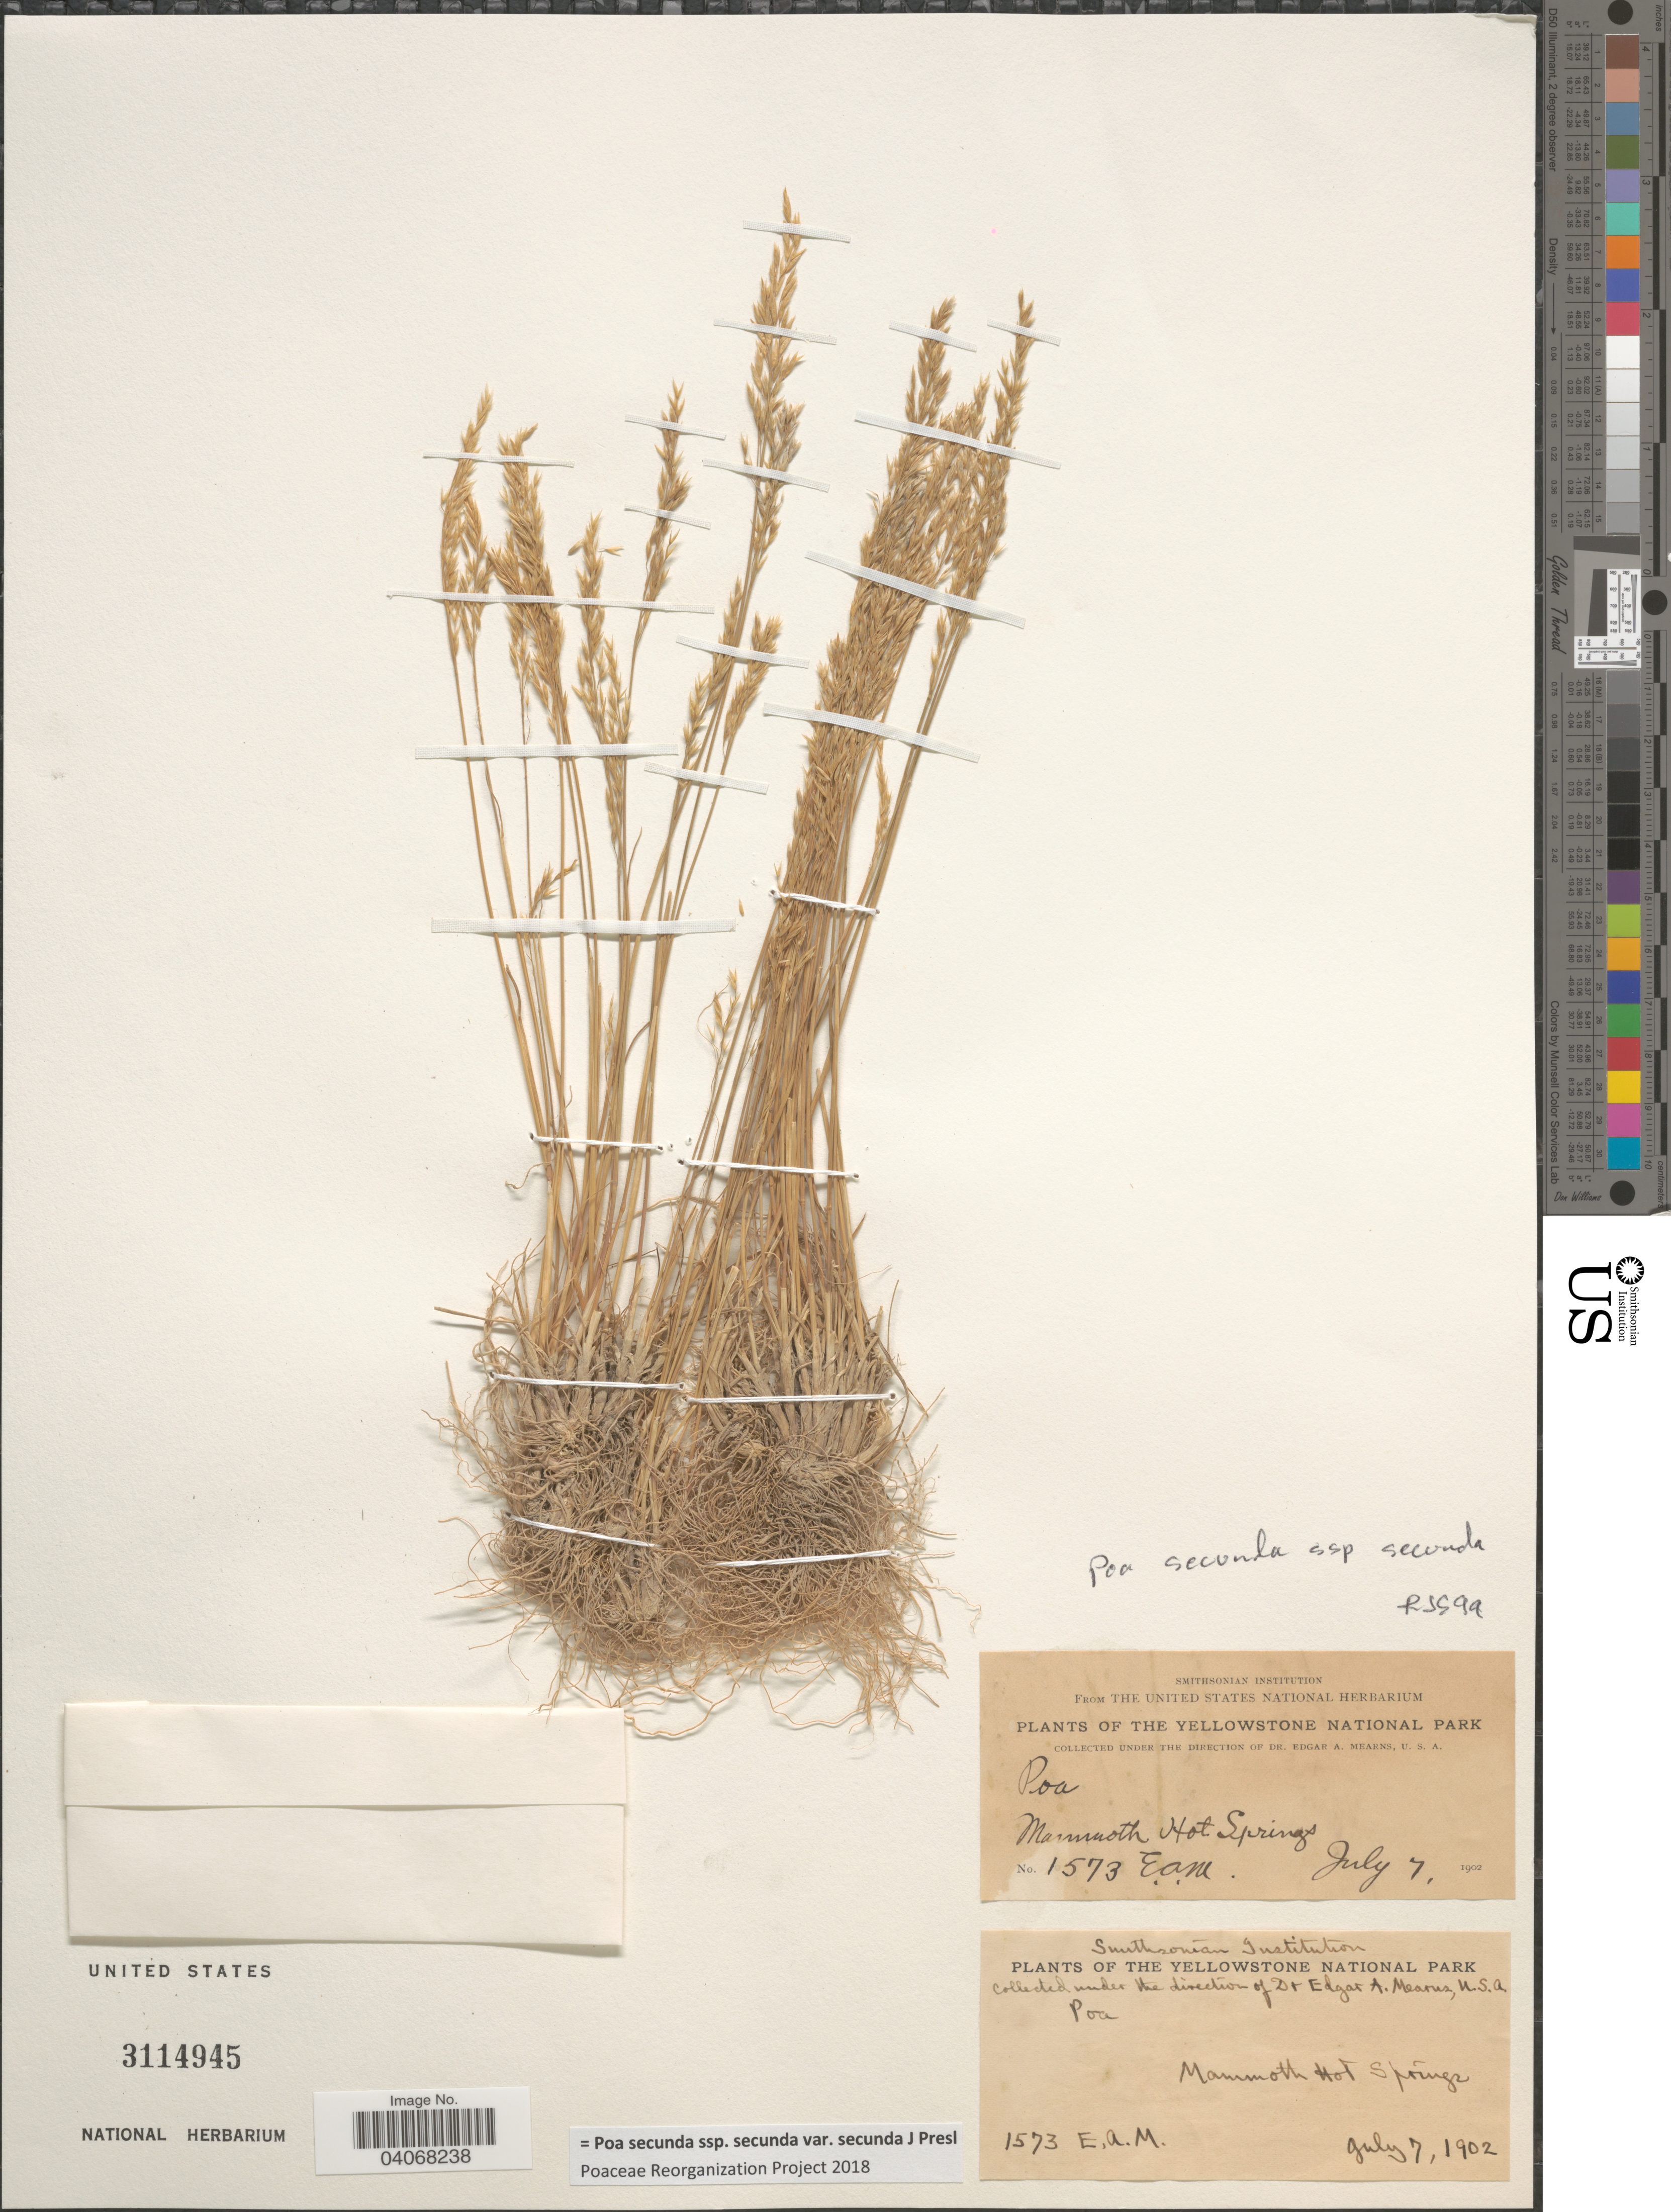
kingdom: Plantae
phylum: Tracheophyta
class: Liliopsida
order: Poales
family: Poaceae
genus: Poa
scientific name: Poa secunda subsp. secunda var. secunda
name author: J. Presl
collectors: E. A. Mearns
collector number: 1573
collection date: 1902-07-07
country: United States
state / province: Wyoming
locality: The Yellowstone National Park. Mammoth Hot Springs.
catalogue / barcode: US 3114945